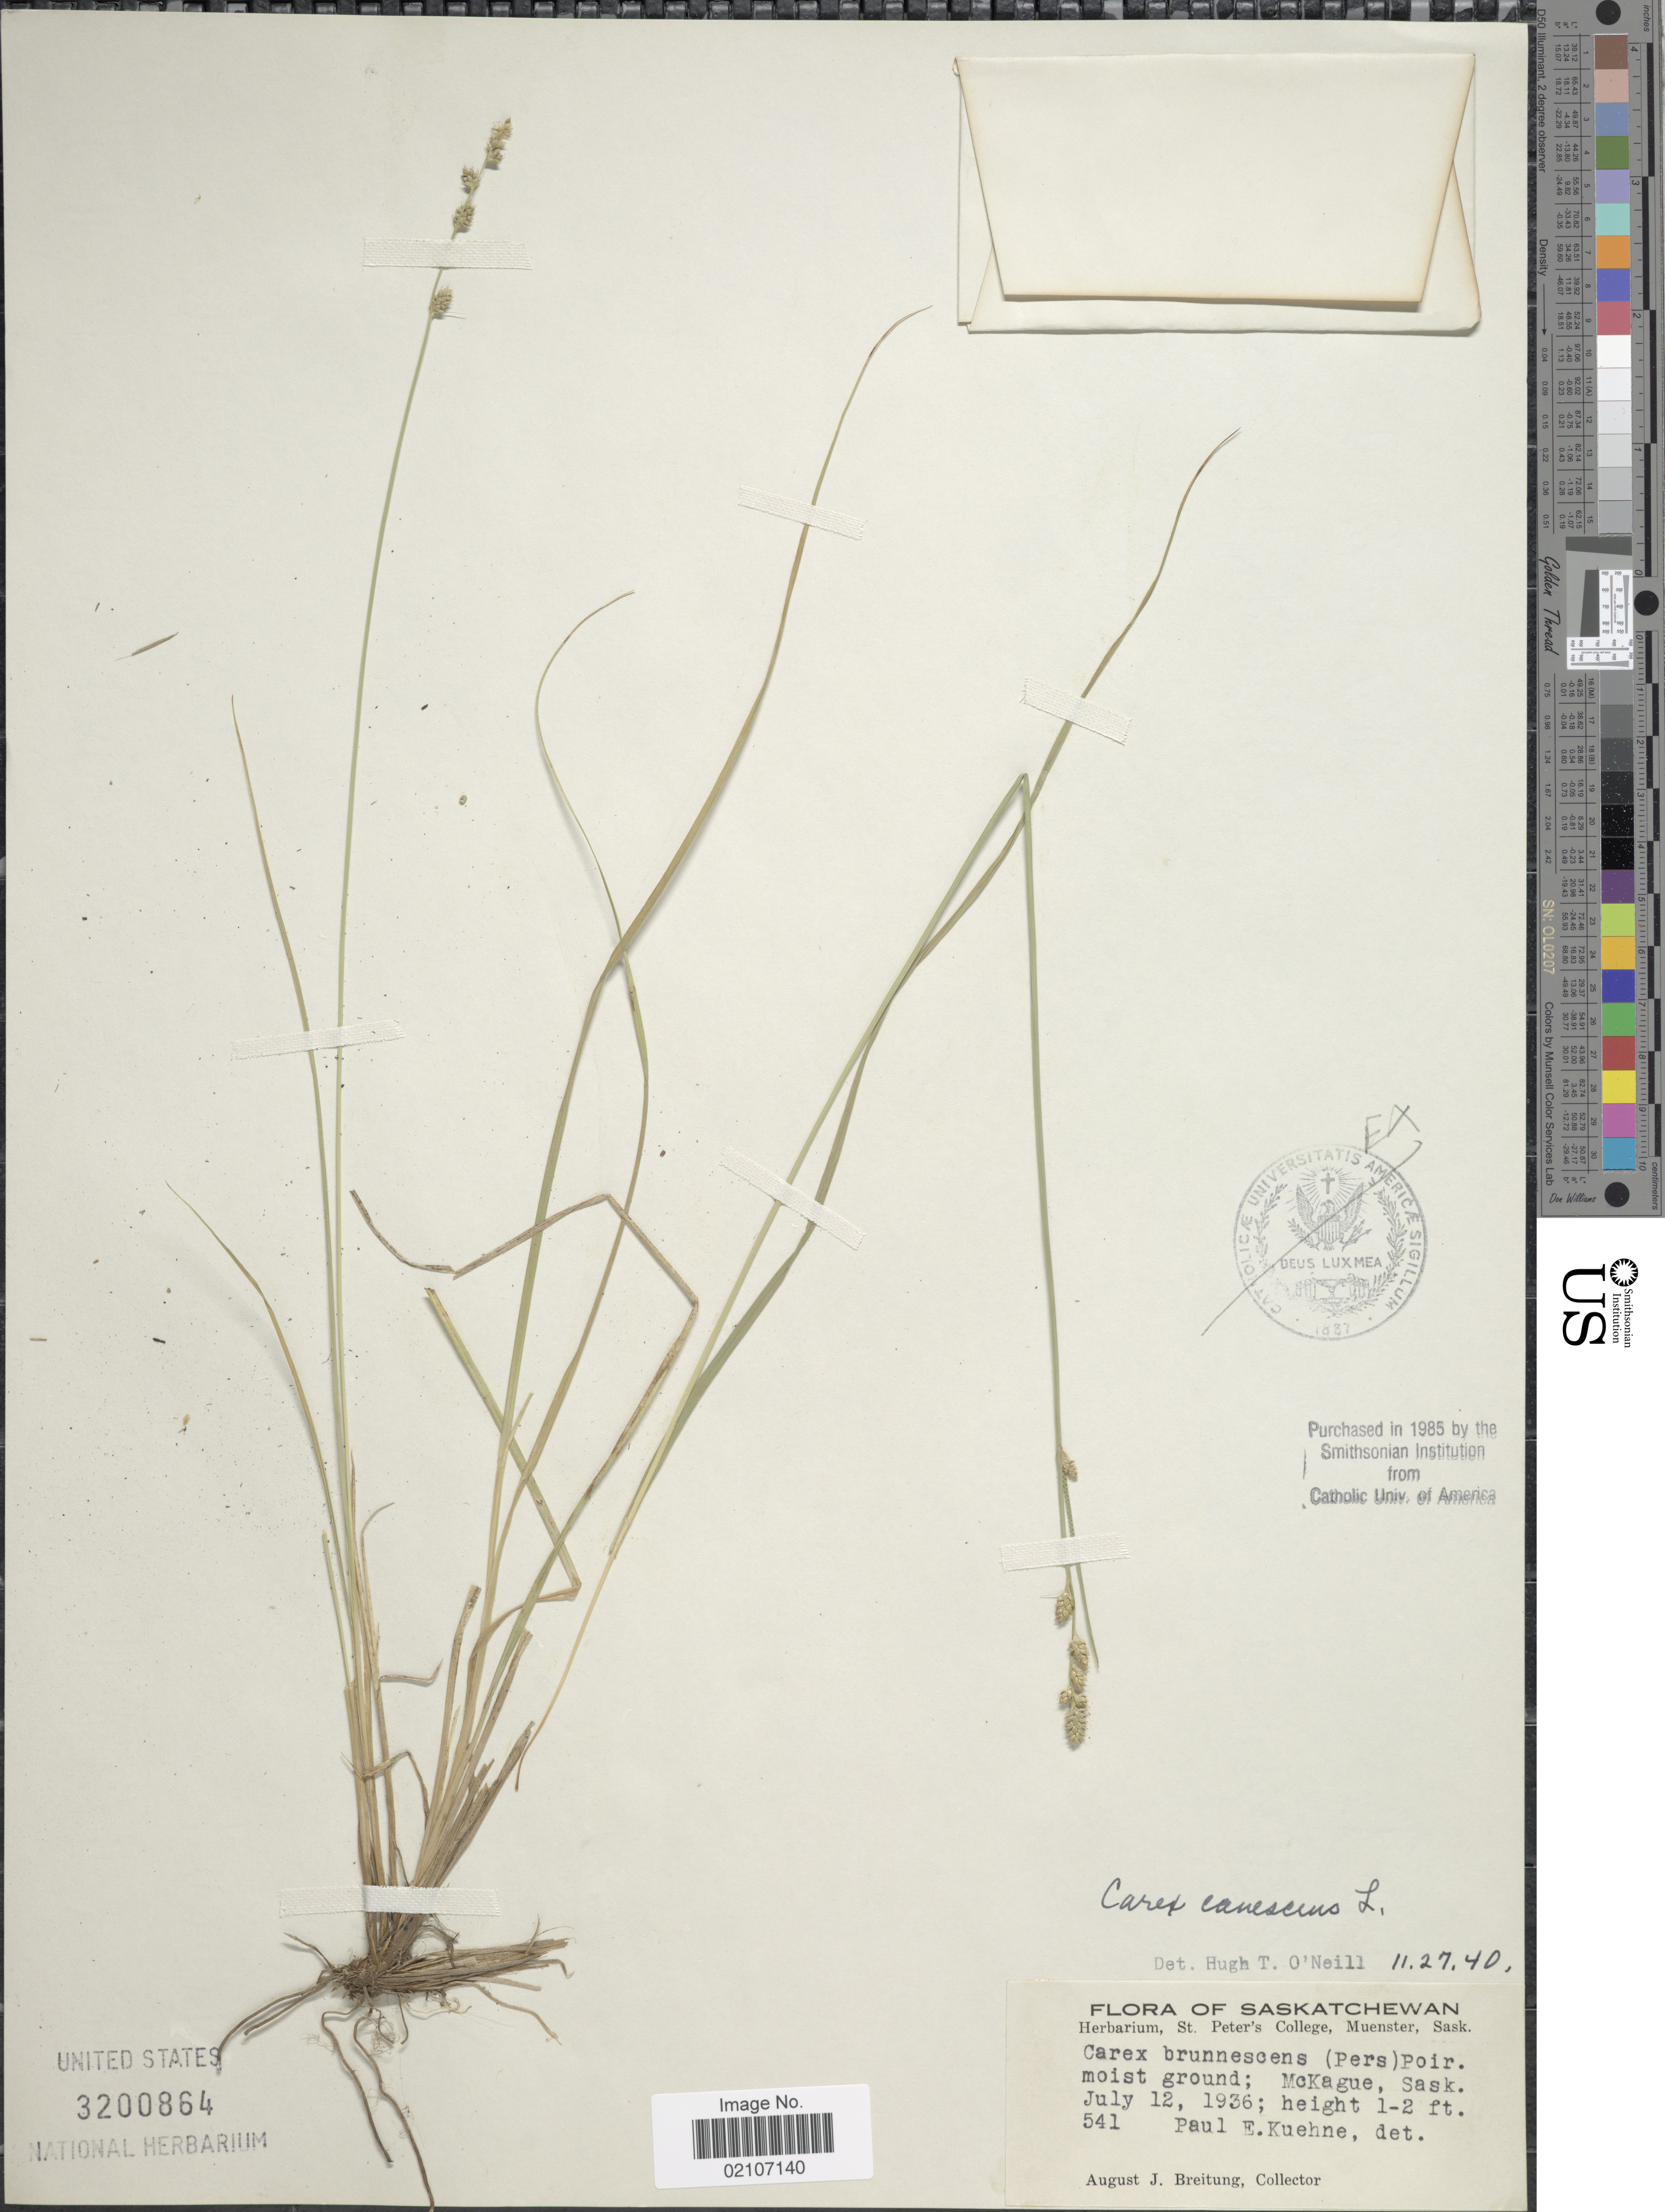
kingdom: Plantae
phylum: Tracheophyta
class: Liliopsida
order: Poales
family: Cyperaceae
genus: Carex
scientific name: Carex canescens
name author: L.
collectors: A. Breitung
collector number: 541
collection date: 1936-07-12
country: Canada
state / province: Saskatchewan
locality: McKague, Sask.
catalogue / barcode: US 3200864